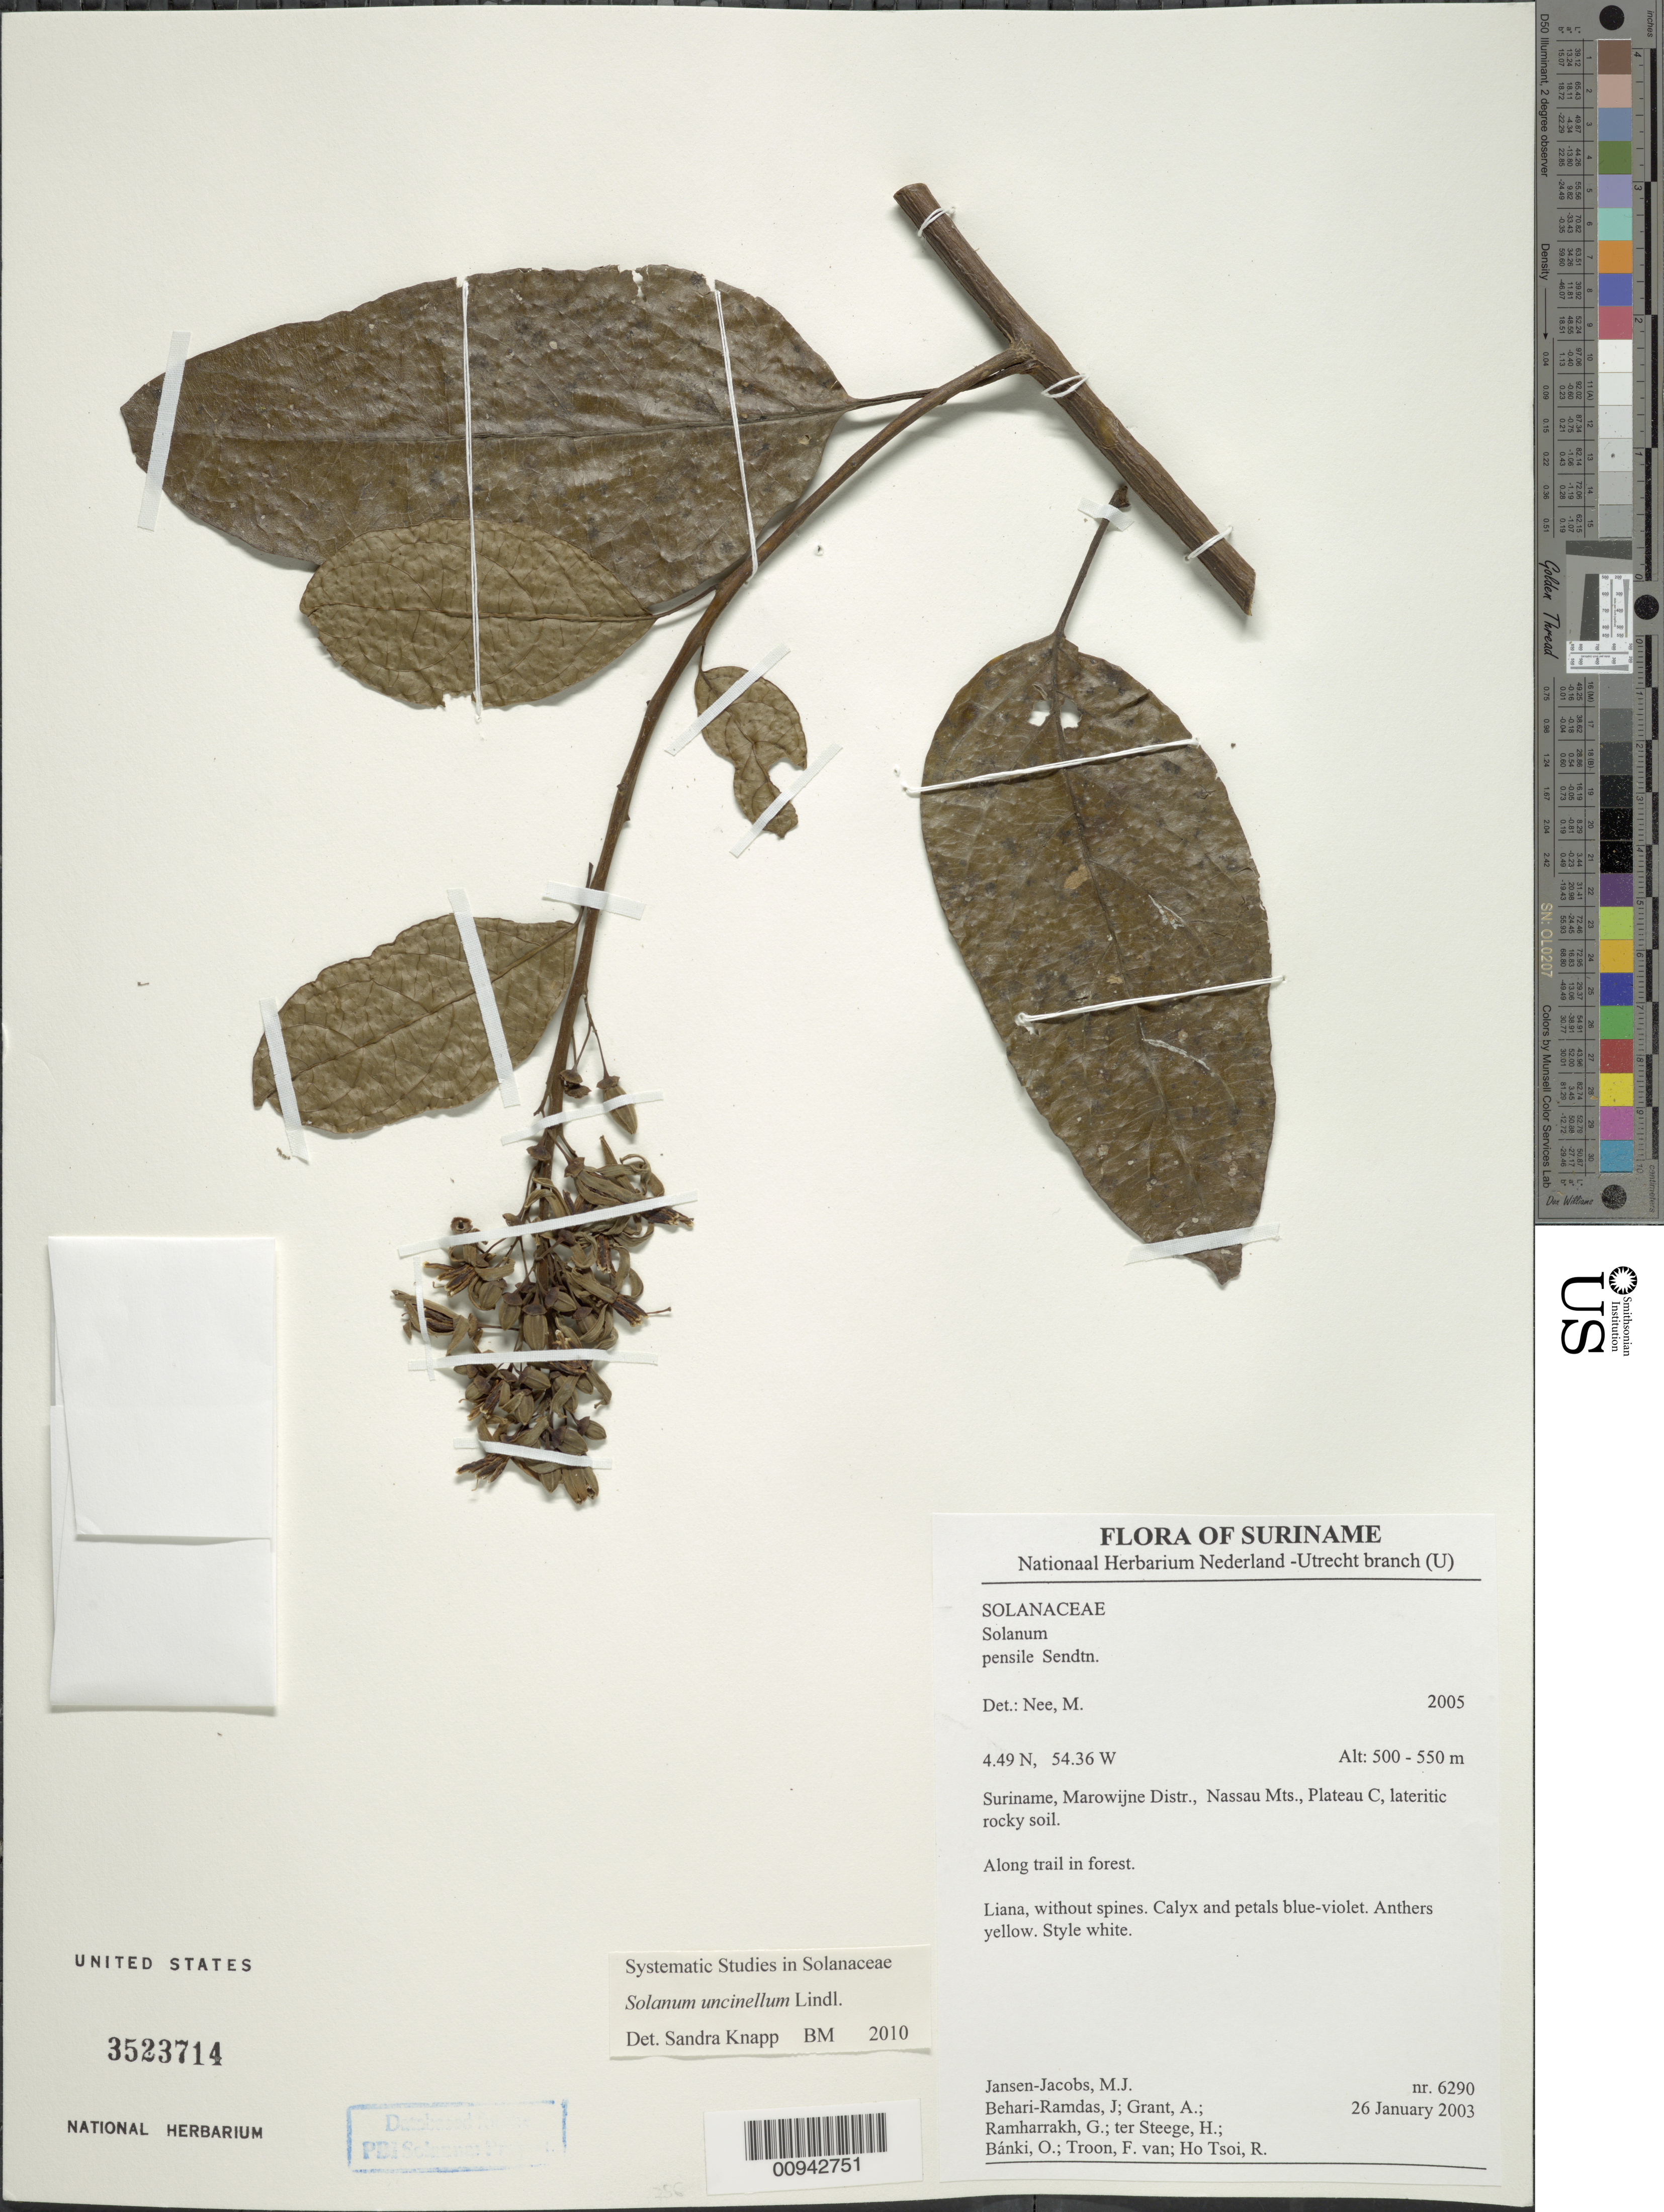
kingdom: Plantae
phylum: Tracheophyta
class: Magnoliopsida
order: Solanales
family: Solanaceae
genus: Solanum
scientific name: Solanum uncinellum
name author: Lindl.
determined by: Knapp, S. D.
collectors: M. J. Jansen-Jacobs, J. Behari-Ramdas, A. Grant, G. Ramharrakh, H. ter Steege, O. Bánki, F. Van Troon & R. Ho Tsoi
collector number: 6290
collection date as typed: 26-Jan-03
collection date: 2003-01-26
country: Suriname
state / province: Marowijne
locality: Nassau Mts., Plateau C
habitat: Lateritic rocky soil; along trail in forest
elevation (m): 500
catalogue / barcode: US 3523714